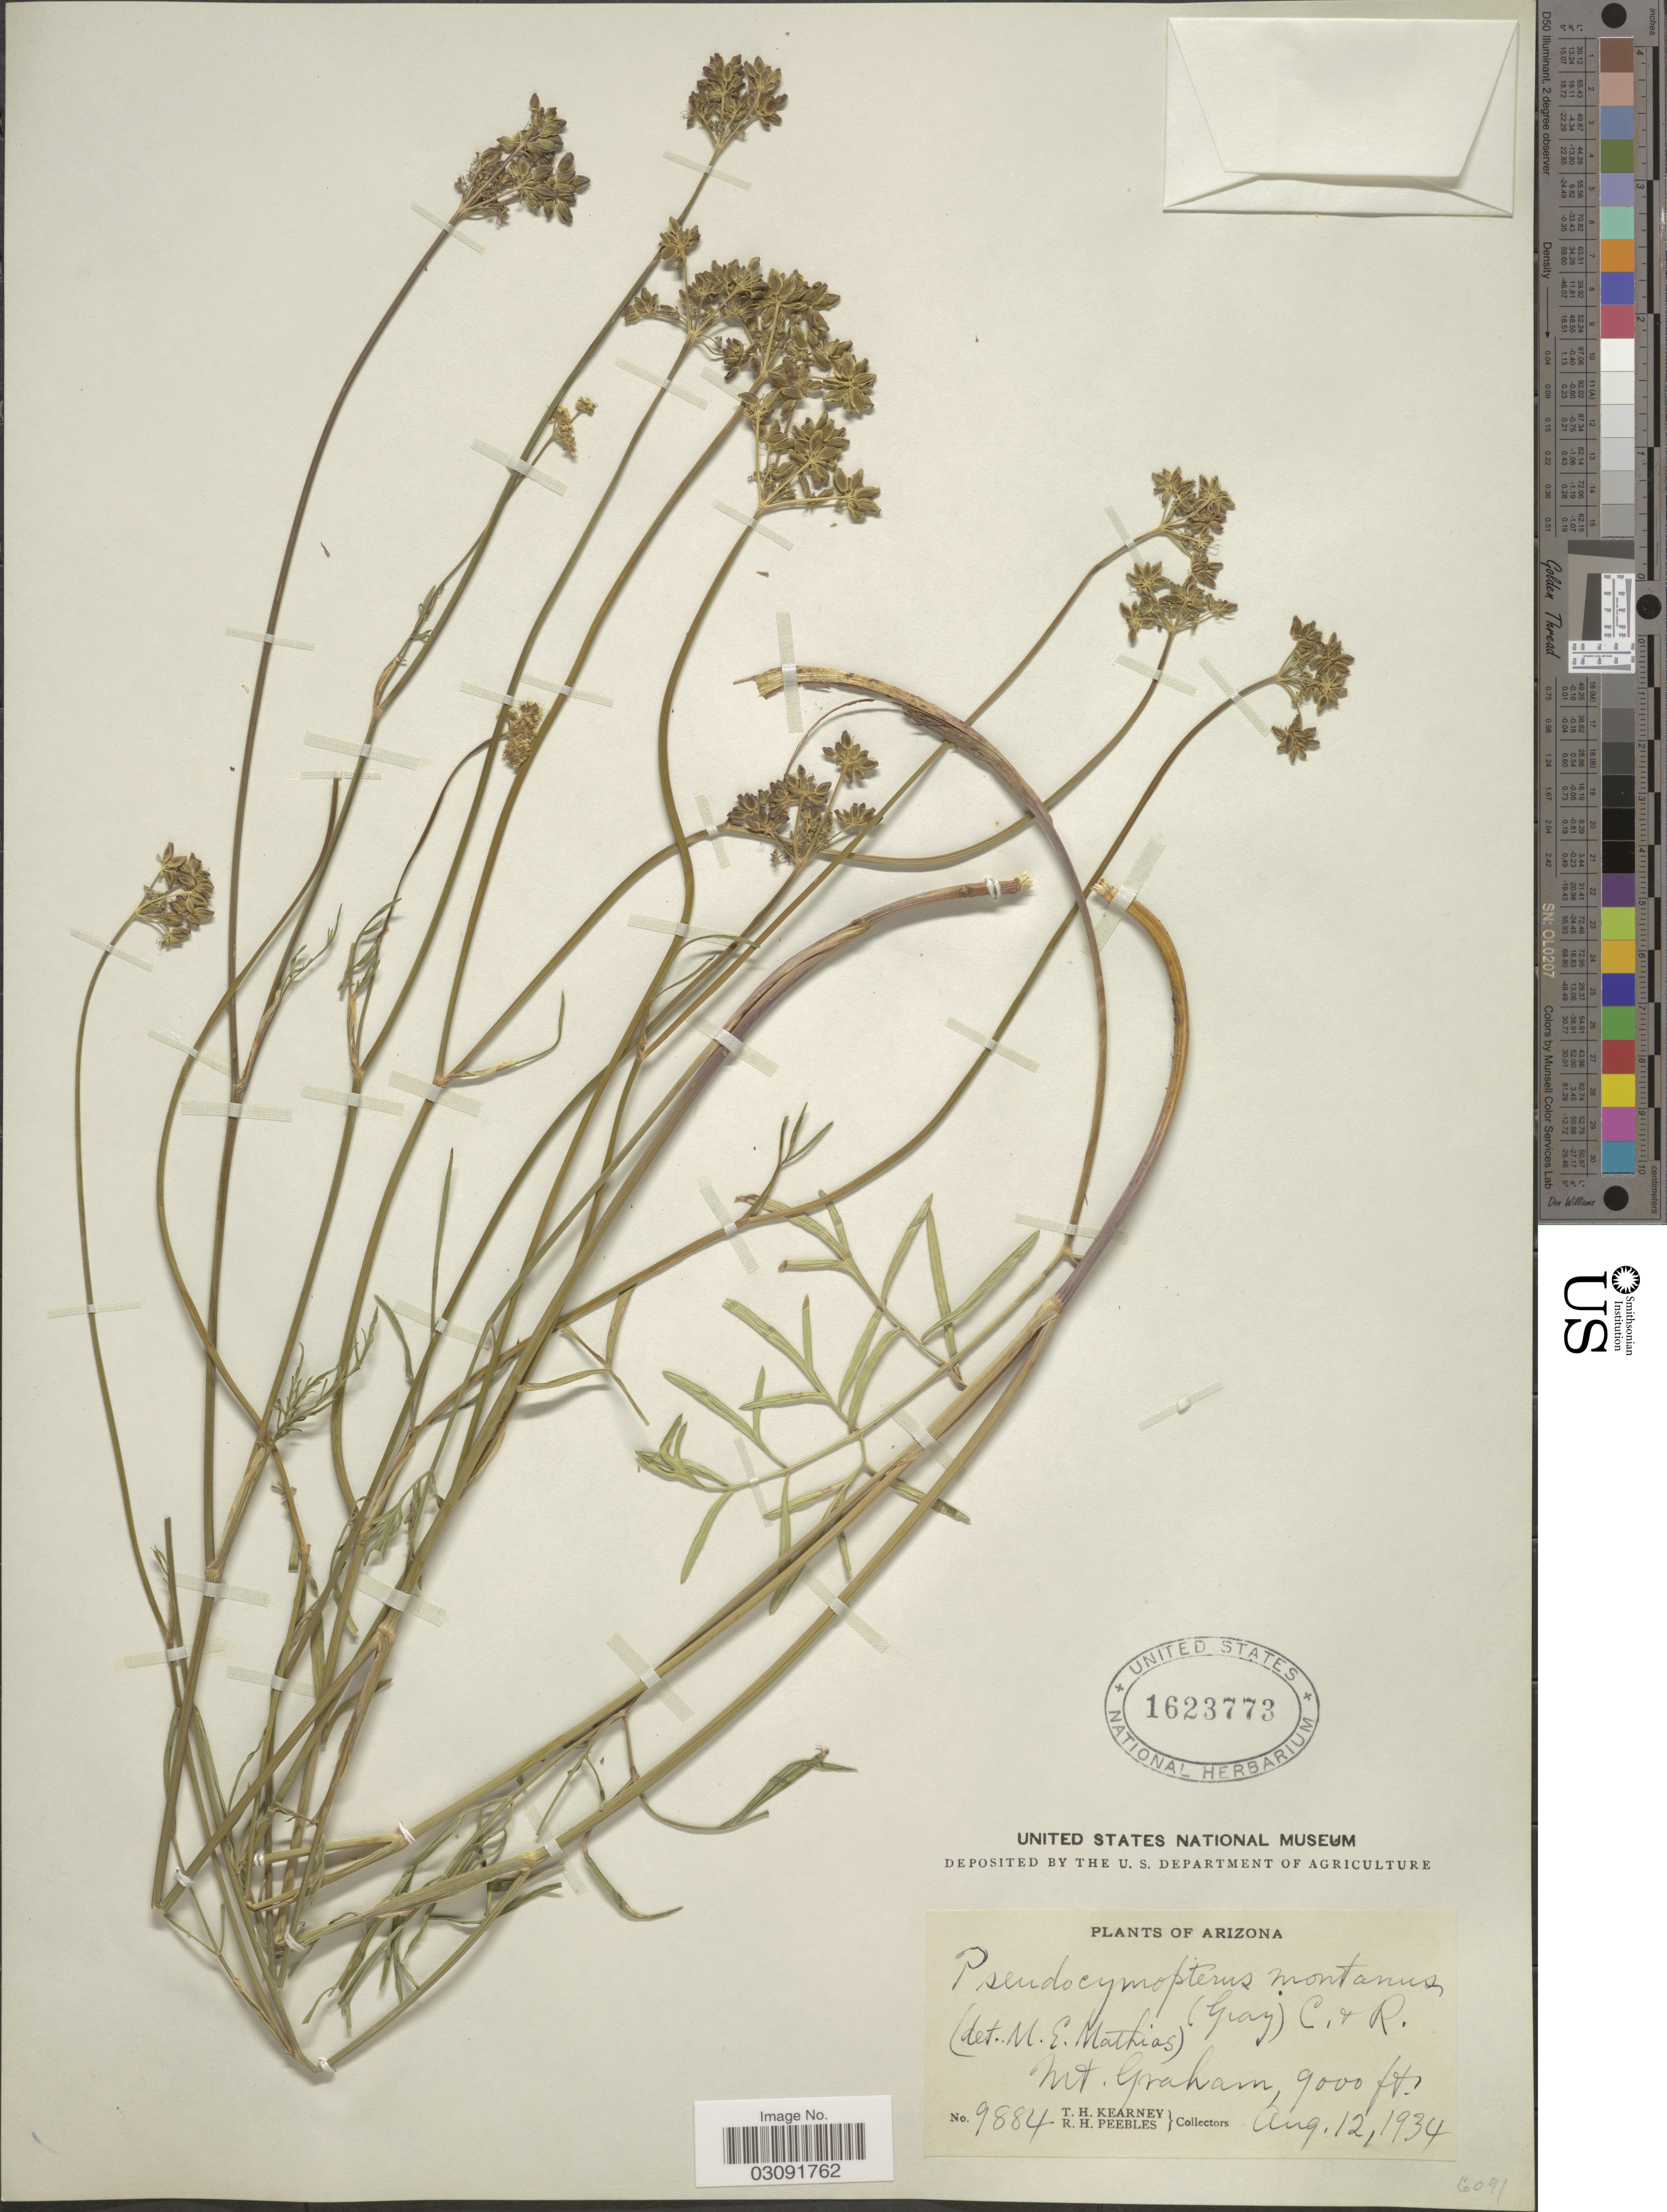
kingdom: Plantae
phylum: Tracheophyta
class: Magnoliopsida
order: Apiales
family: Apiaceae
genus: Pseudocymopterus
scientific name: Pseudocymopterus montanus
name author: (A. Gray) J.M. Coult. & Rose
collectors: T. H. Kearney & R. H. Peebles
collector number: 9884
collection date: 1934-08-12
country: United States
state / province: Arizona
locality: Mt. Graham.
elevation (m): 2743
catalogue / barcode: US 1623773